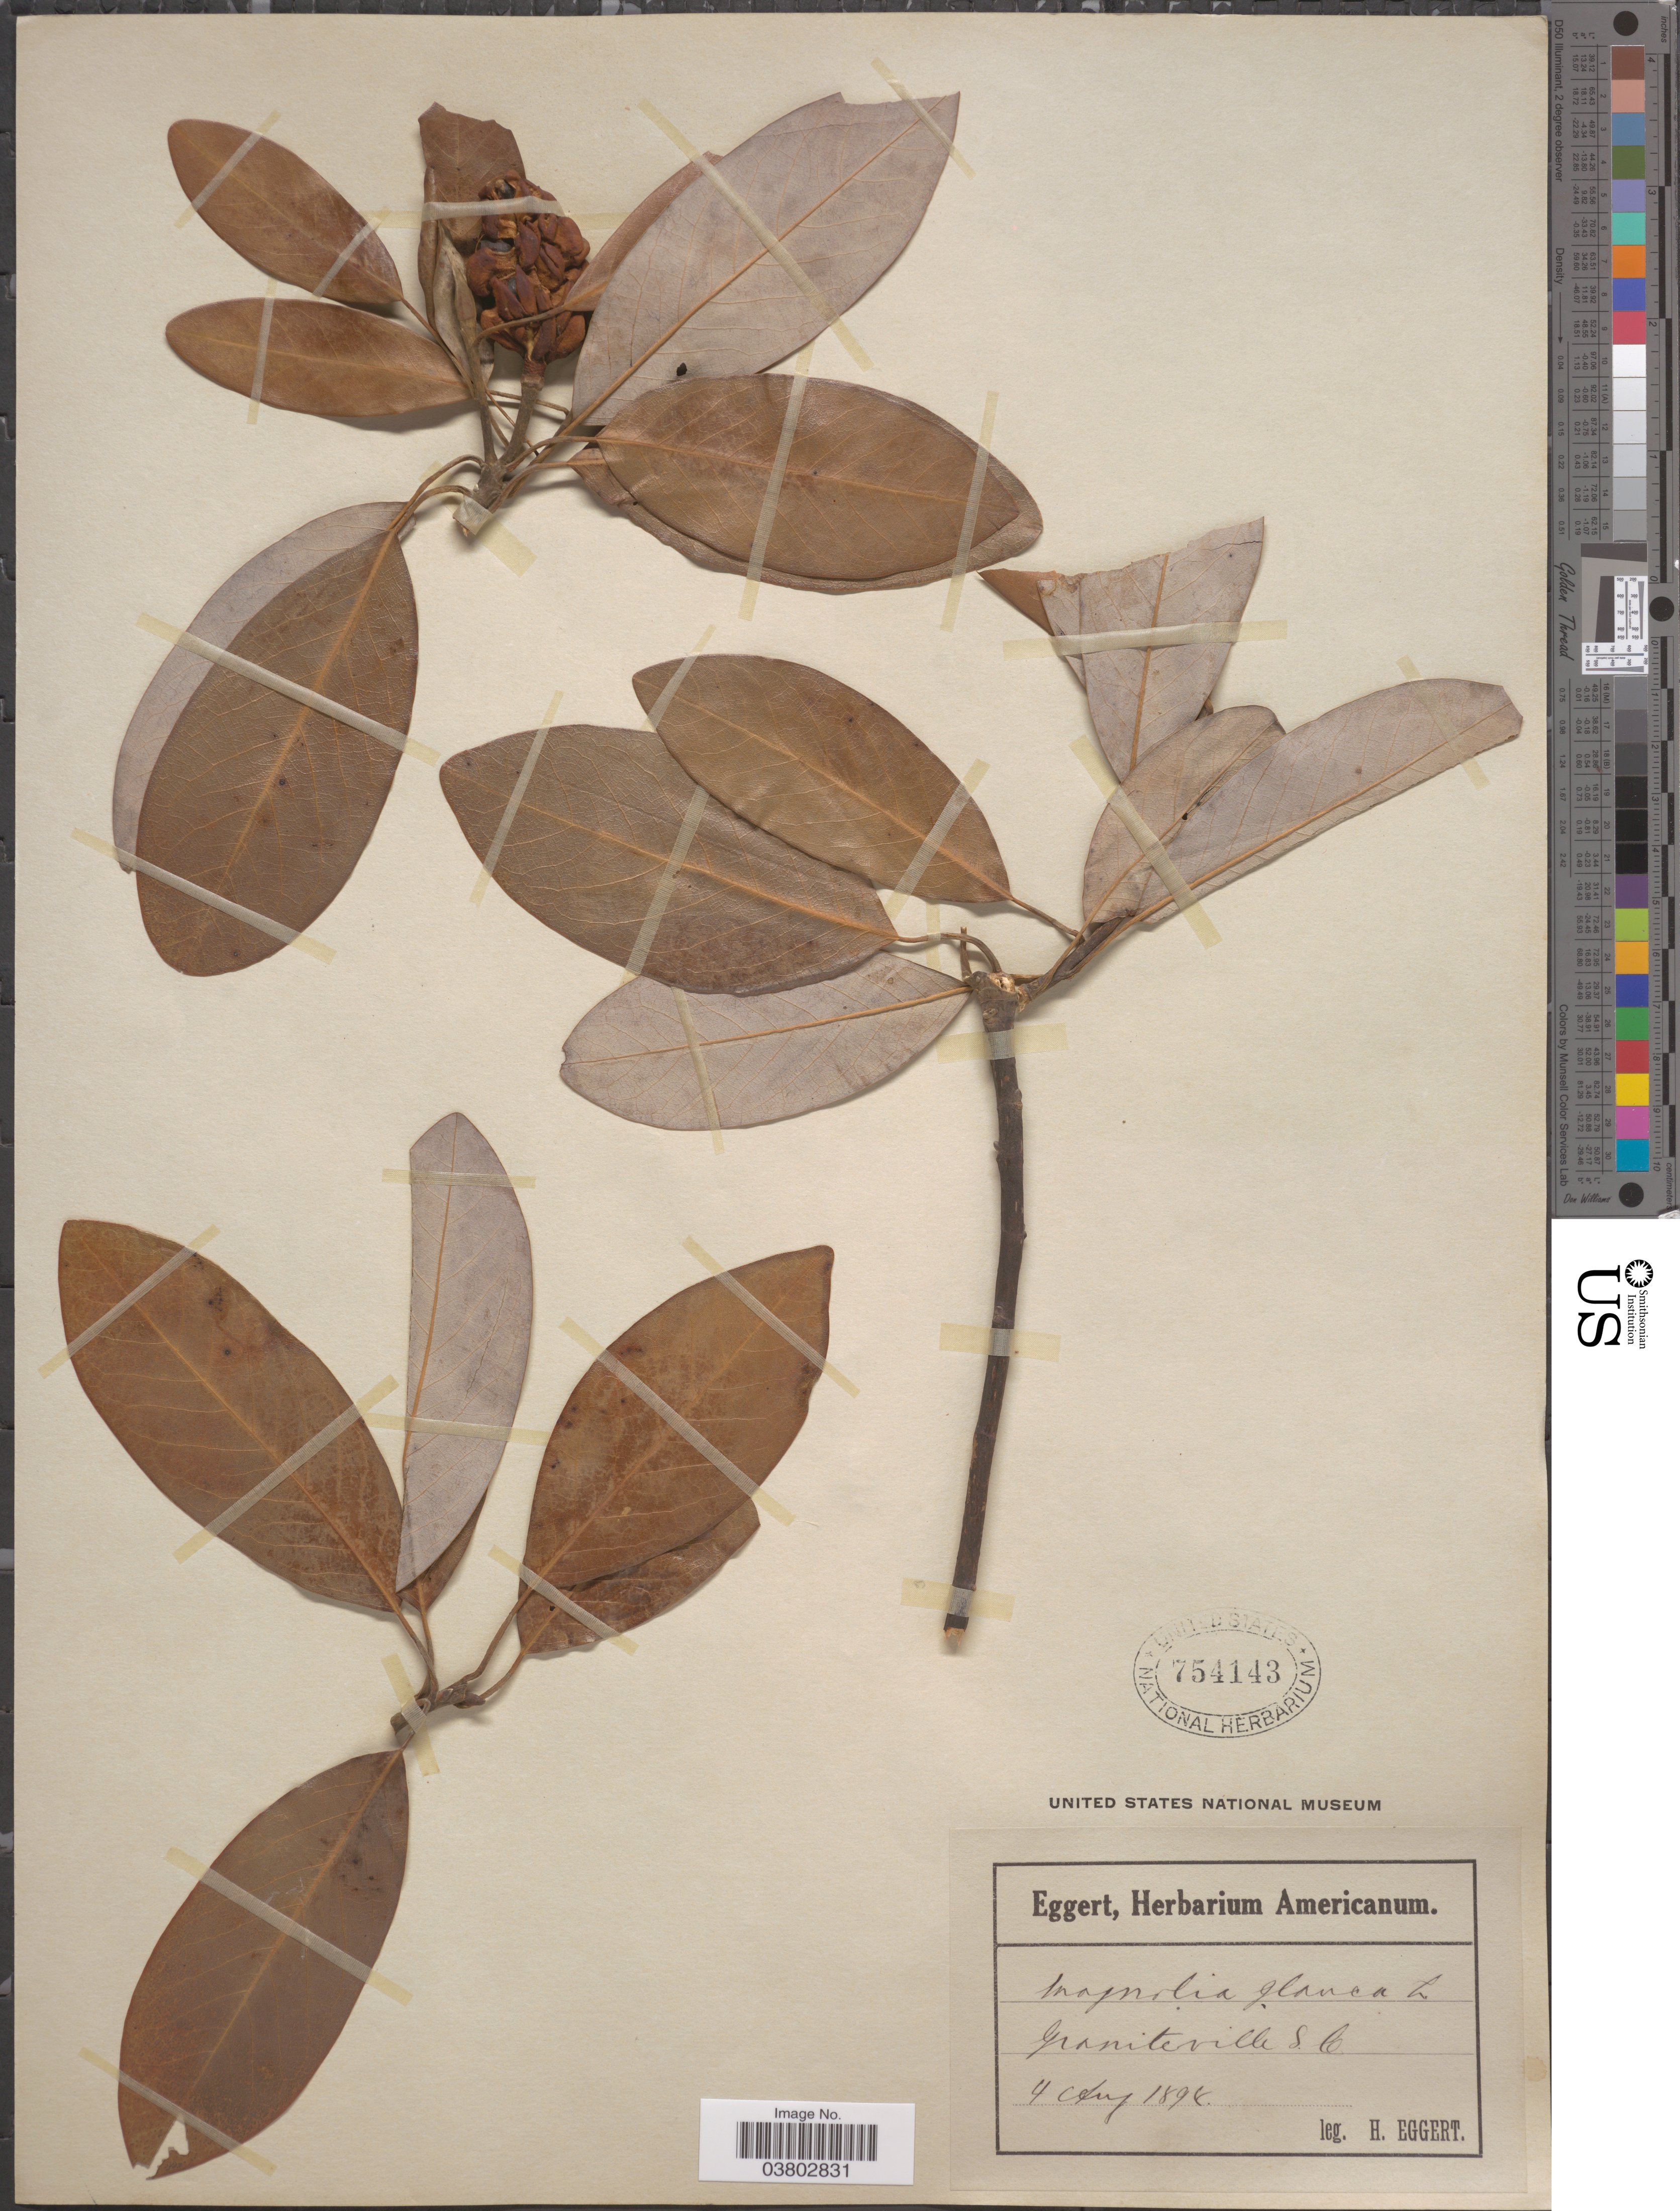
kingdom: Plantae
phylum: Tracheophyta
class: Magnoliopsida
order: Magnoliales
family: Magnoliaceae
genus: Magnolia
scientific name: Magnolia virginiana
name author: L.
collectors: H. Eggert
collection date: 1895-08-04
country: United States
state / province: South Carolina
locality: Graniteville.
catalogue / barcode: US 754143